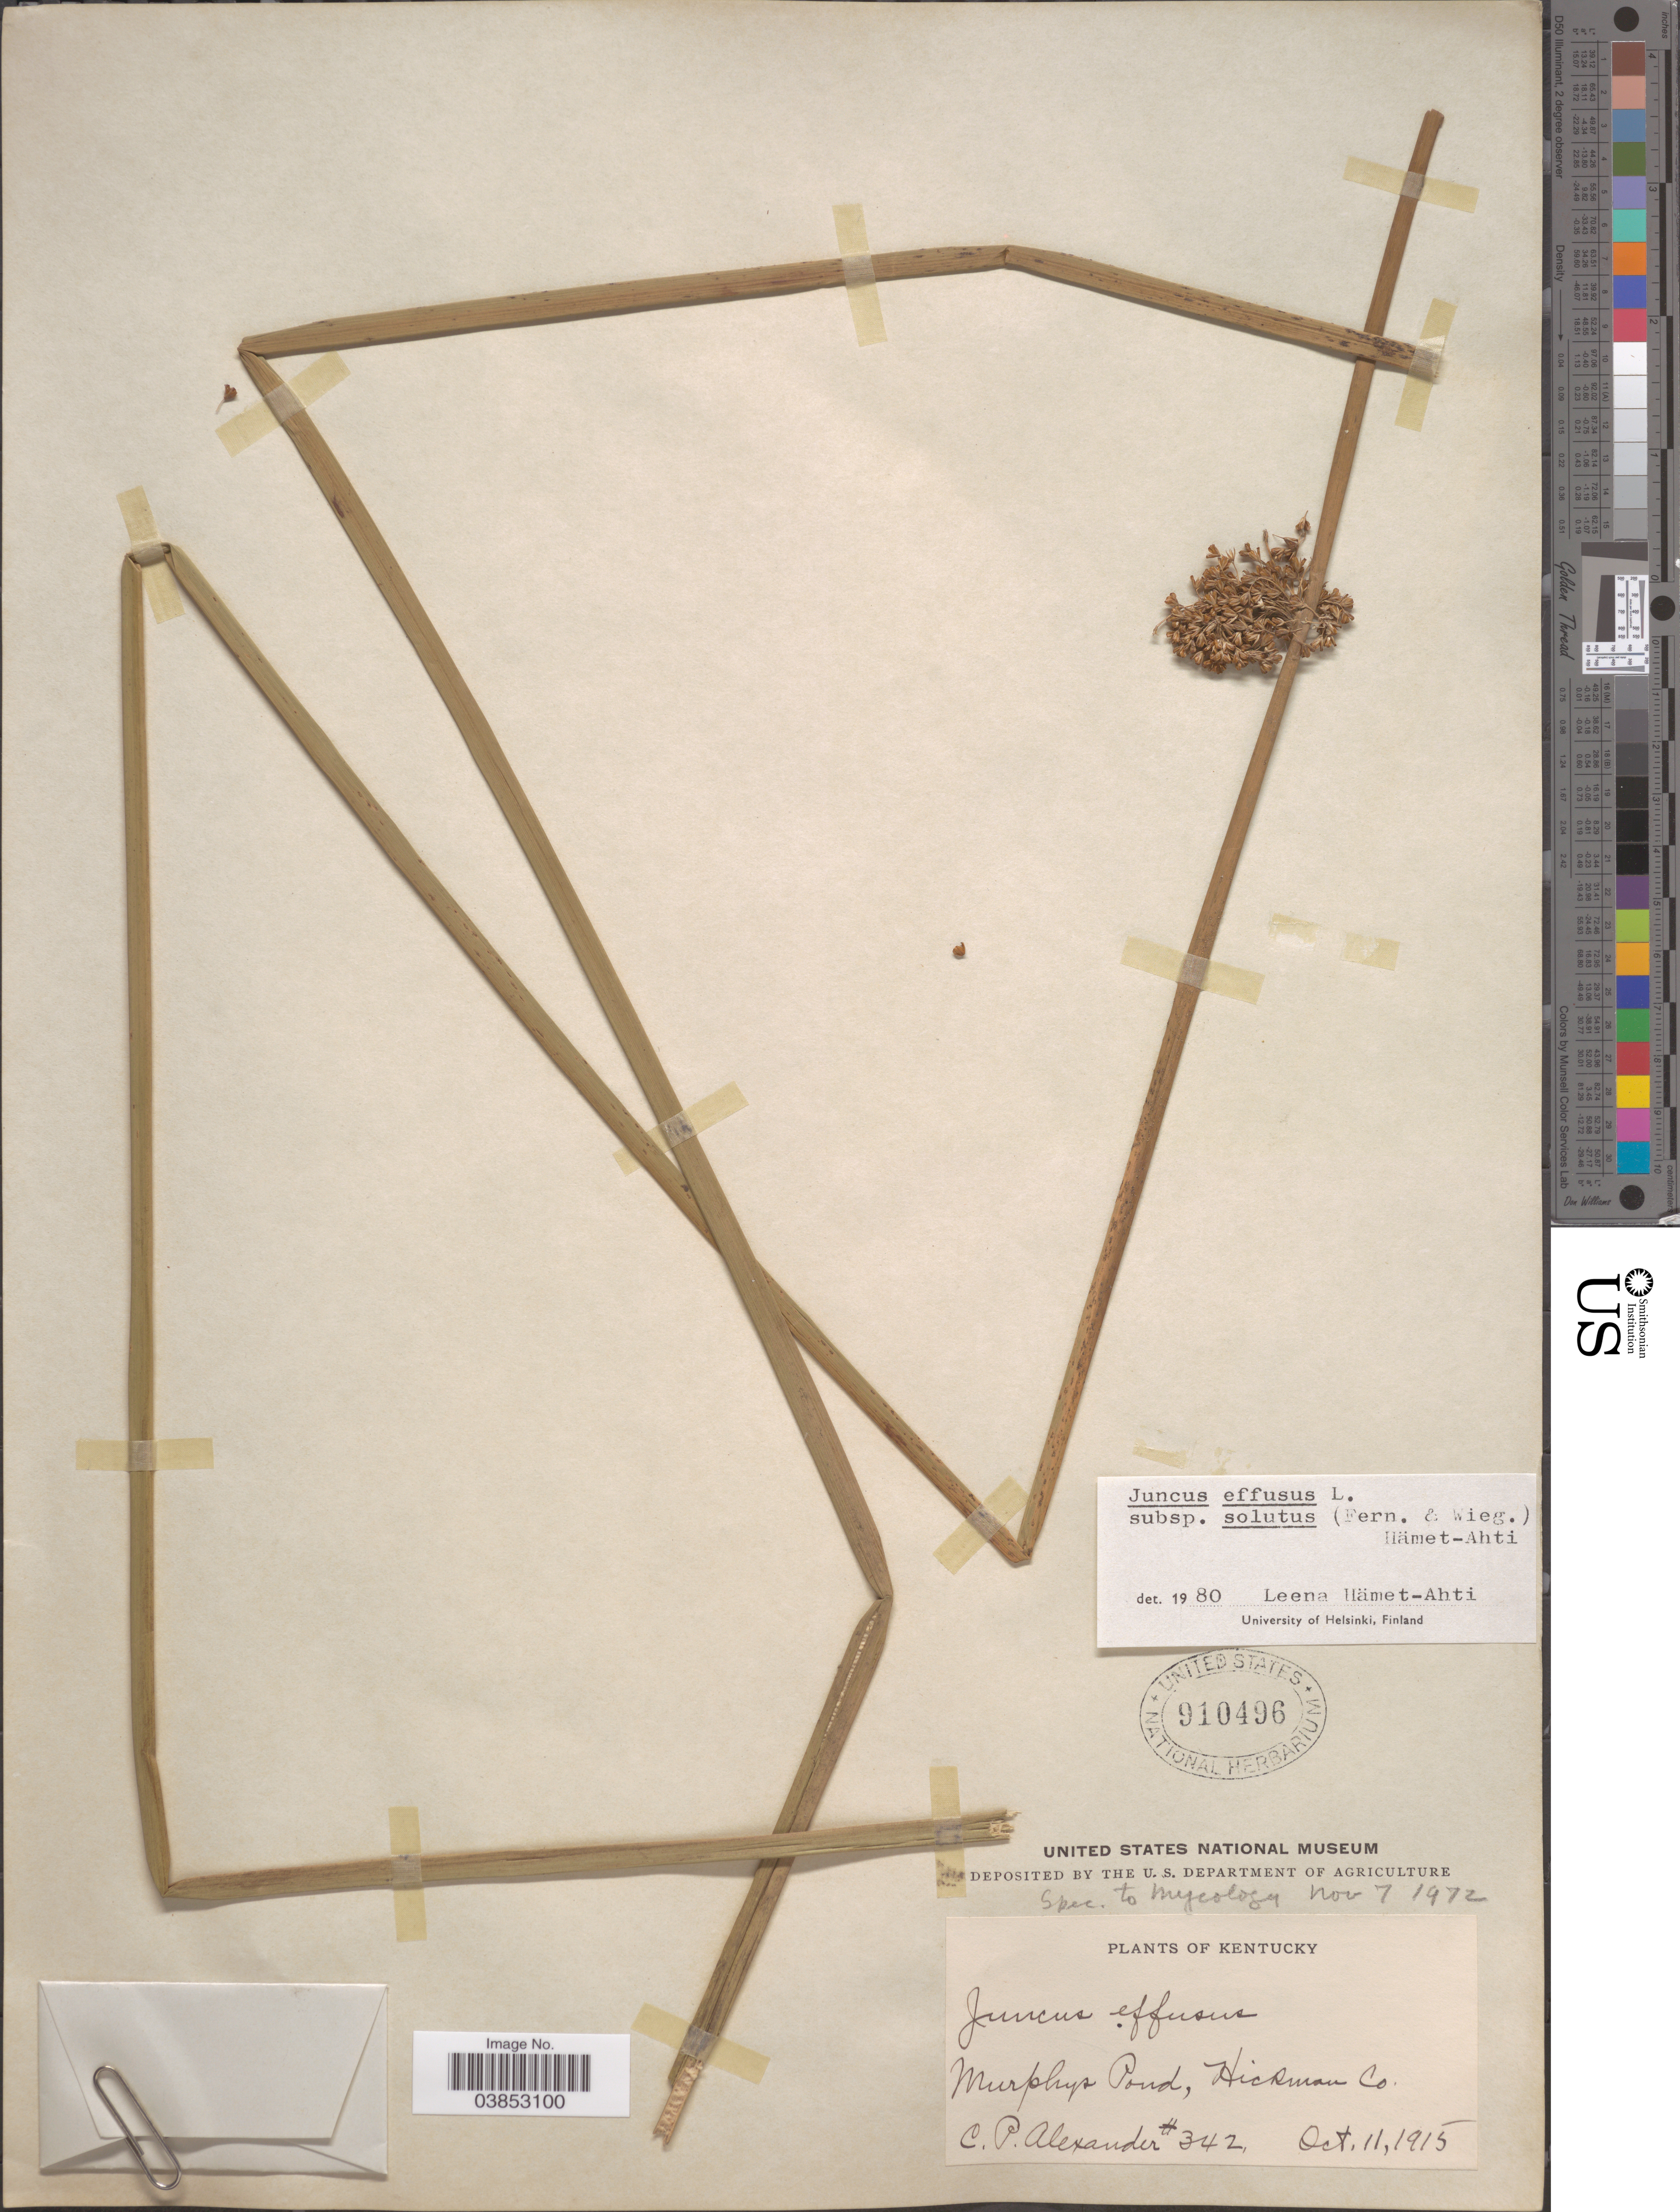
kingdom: Plantae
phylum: Tracheophyta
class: Liliopsida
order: Poales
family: Juncaceae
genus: Juncus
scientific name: Juncus effusus var. solutus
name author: Fernald & Wiegand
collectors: C. P. Alexander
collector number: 342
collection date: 1915-10-11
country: United States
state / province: Kentucky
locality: Murphys Pond, Hickman Co.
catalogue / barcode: US 910496